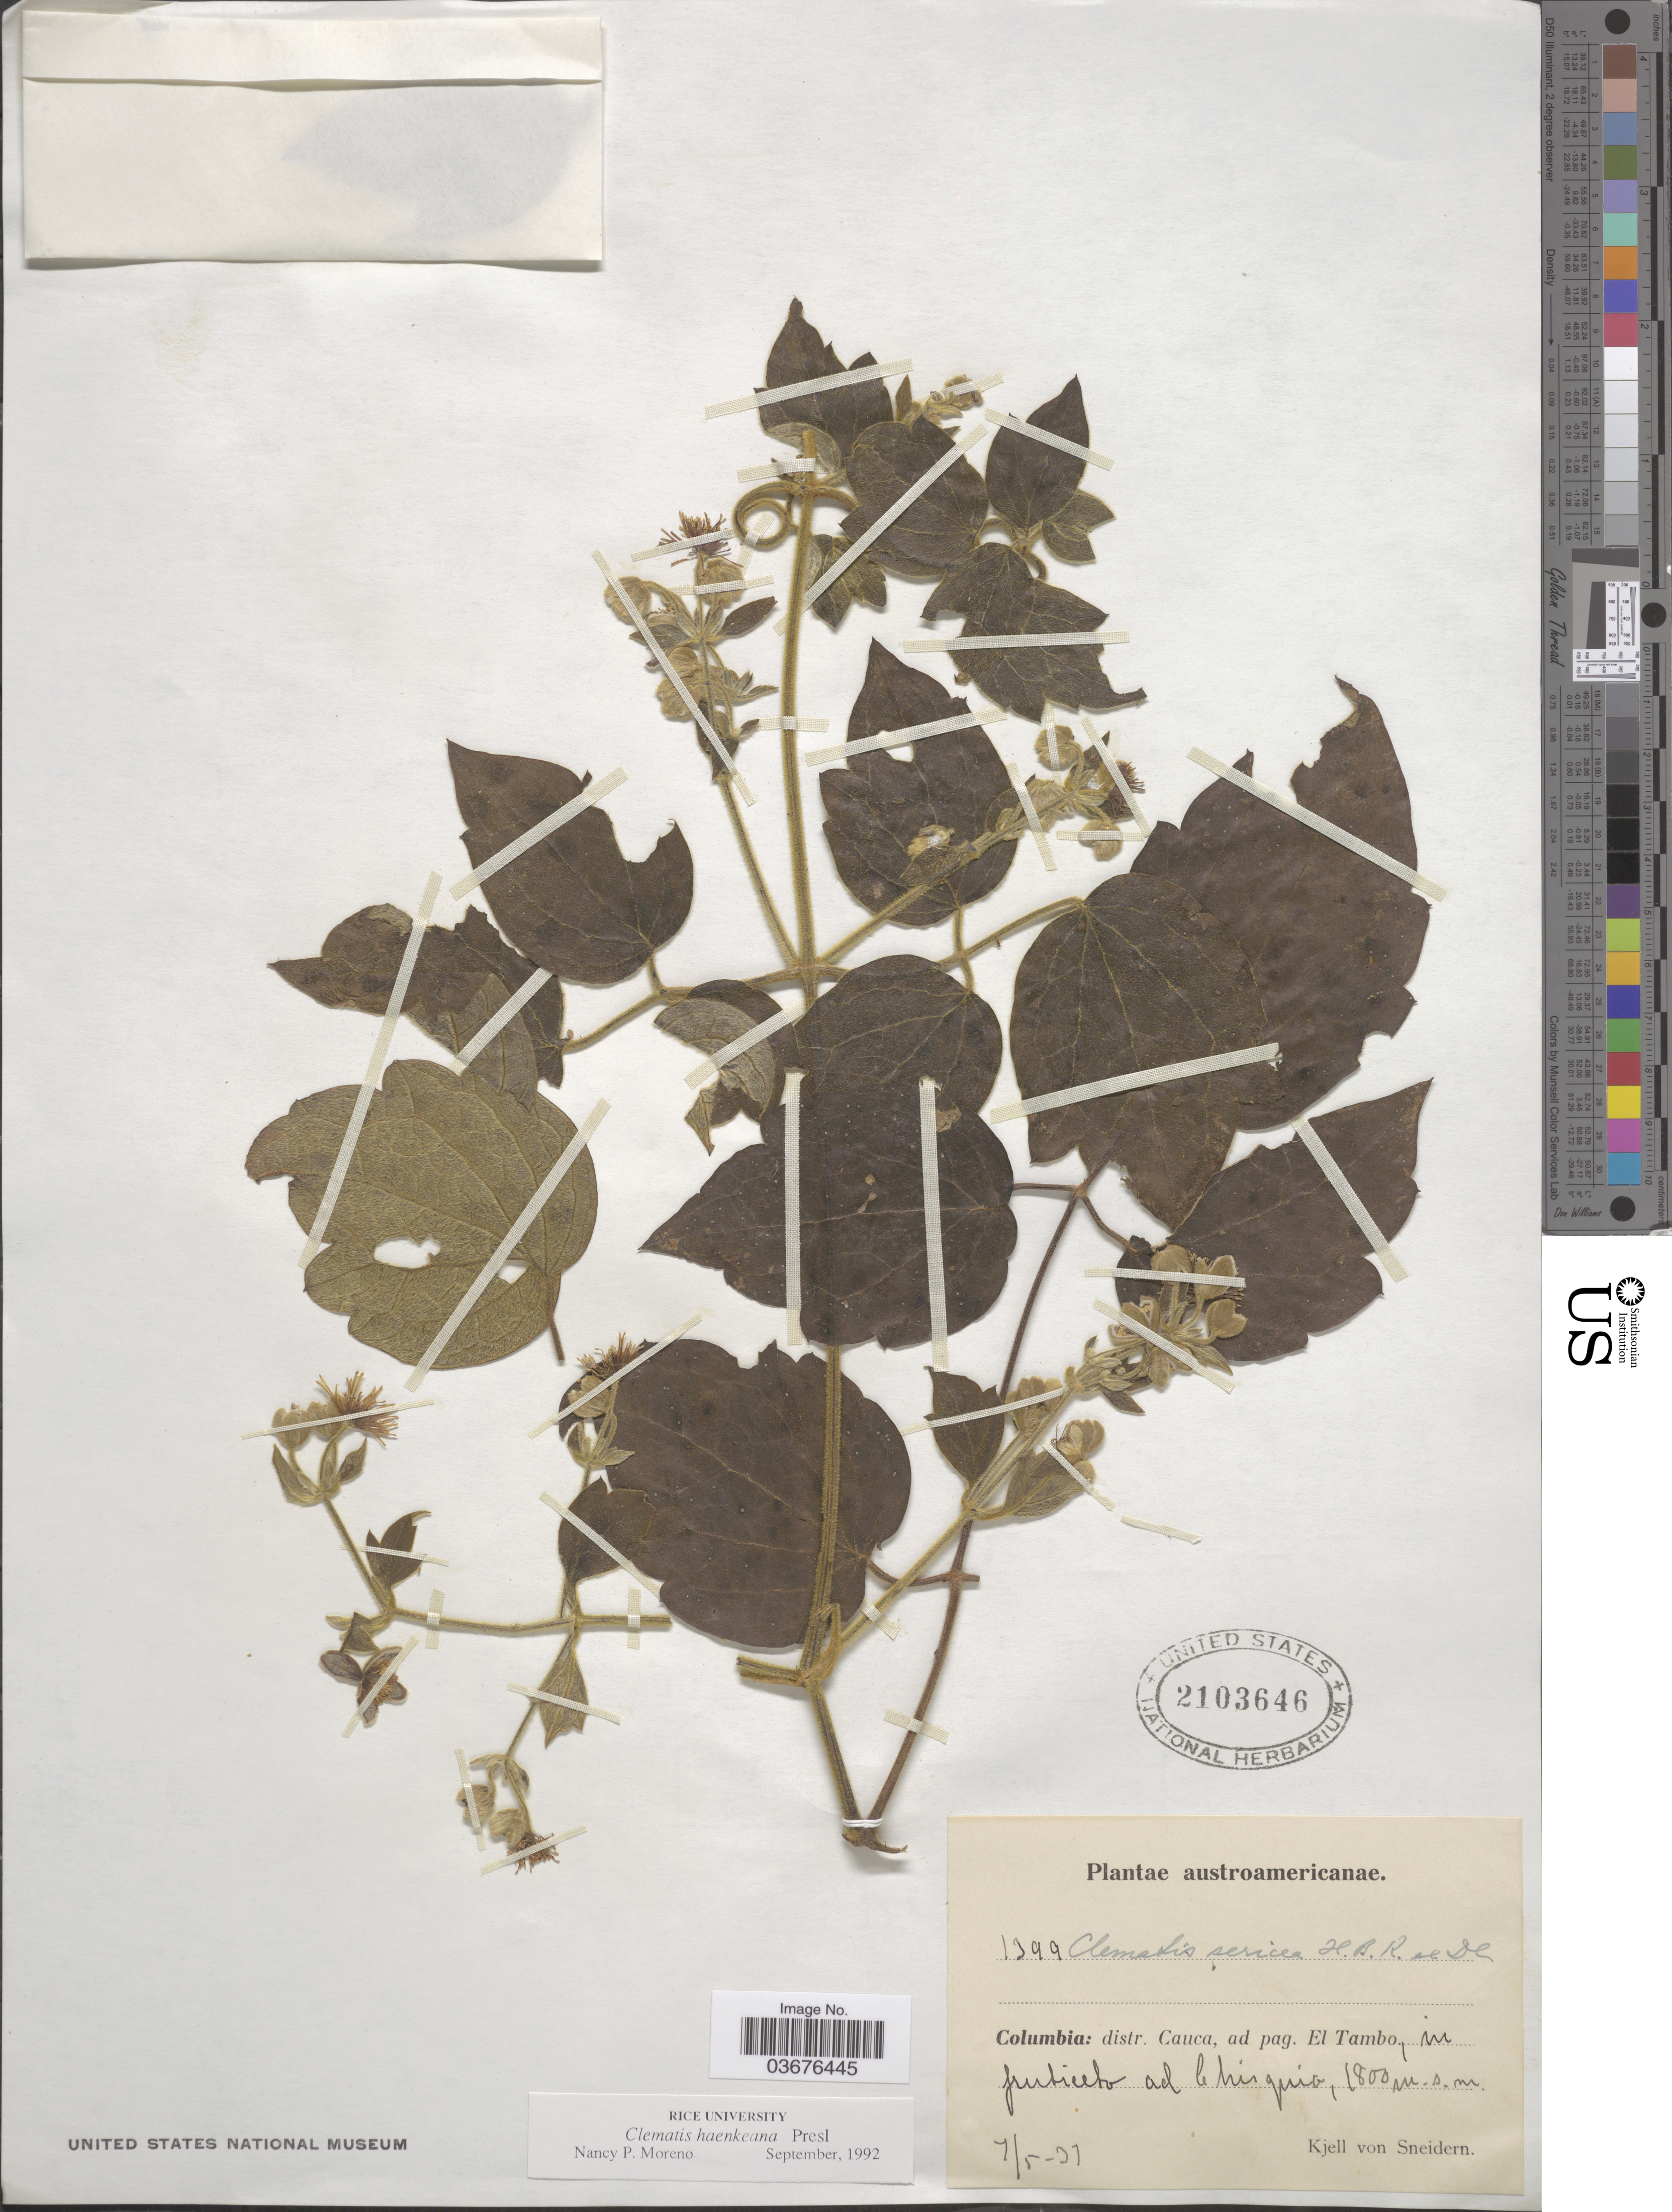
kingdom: Plantae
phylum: Tracheophyta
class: Magnoliopsida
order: Ranunculales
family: Ranunculaceae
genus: Clematis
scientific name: Clematis haenkeana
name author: C. Presl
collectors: K. von Sneidern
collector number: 1399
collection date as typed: Transcribed d/m/y: 7/5/31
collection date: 1937-05-07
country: Colombia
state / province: Cauca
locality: Ad pag. El Tambo, in fruticeto ad Chiquita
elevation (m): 1800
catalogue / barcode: US 2103646